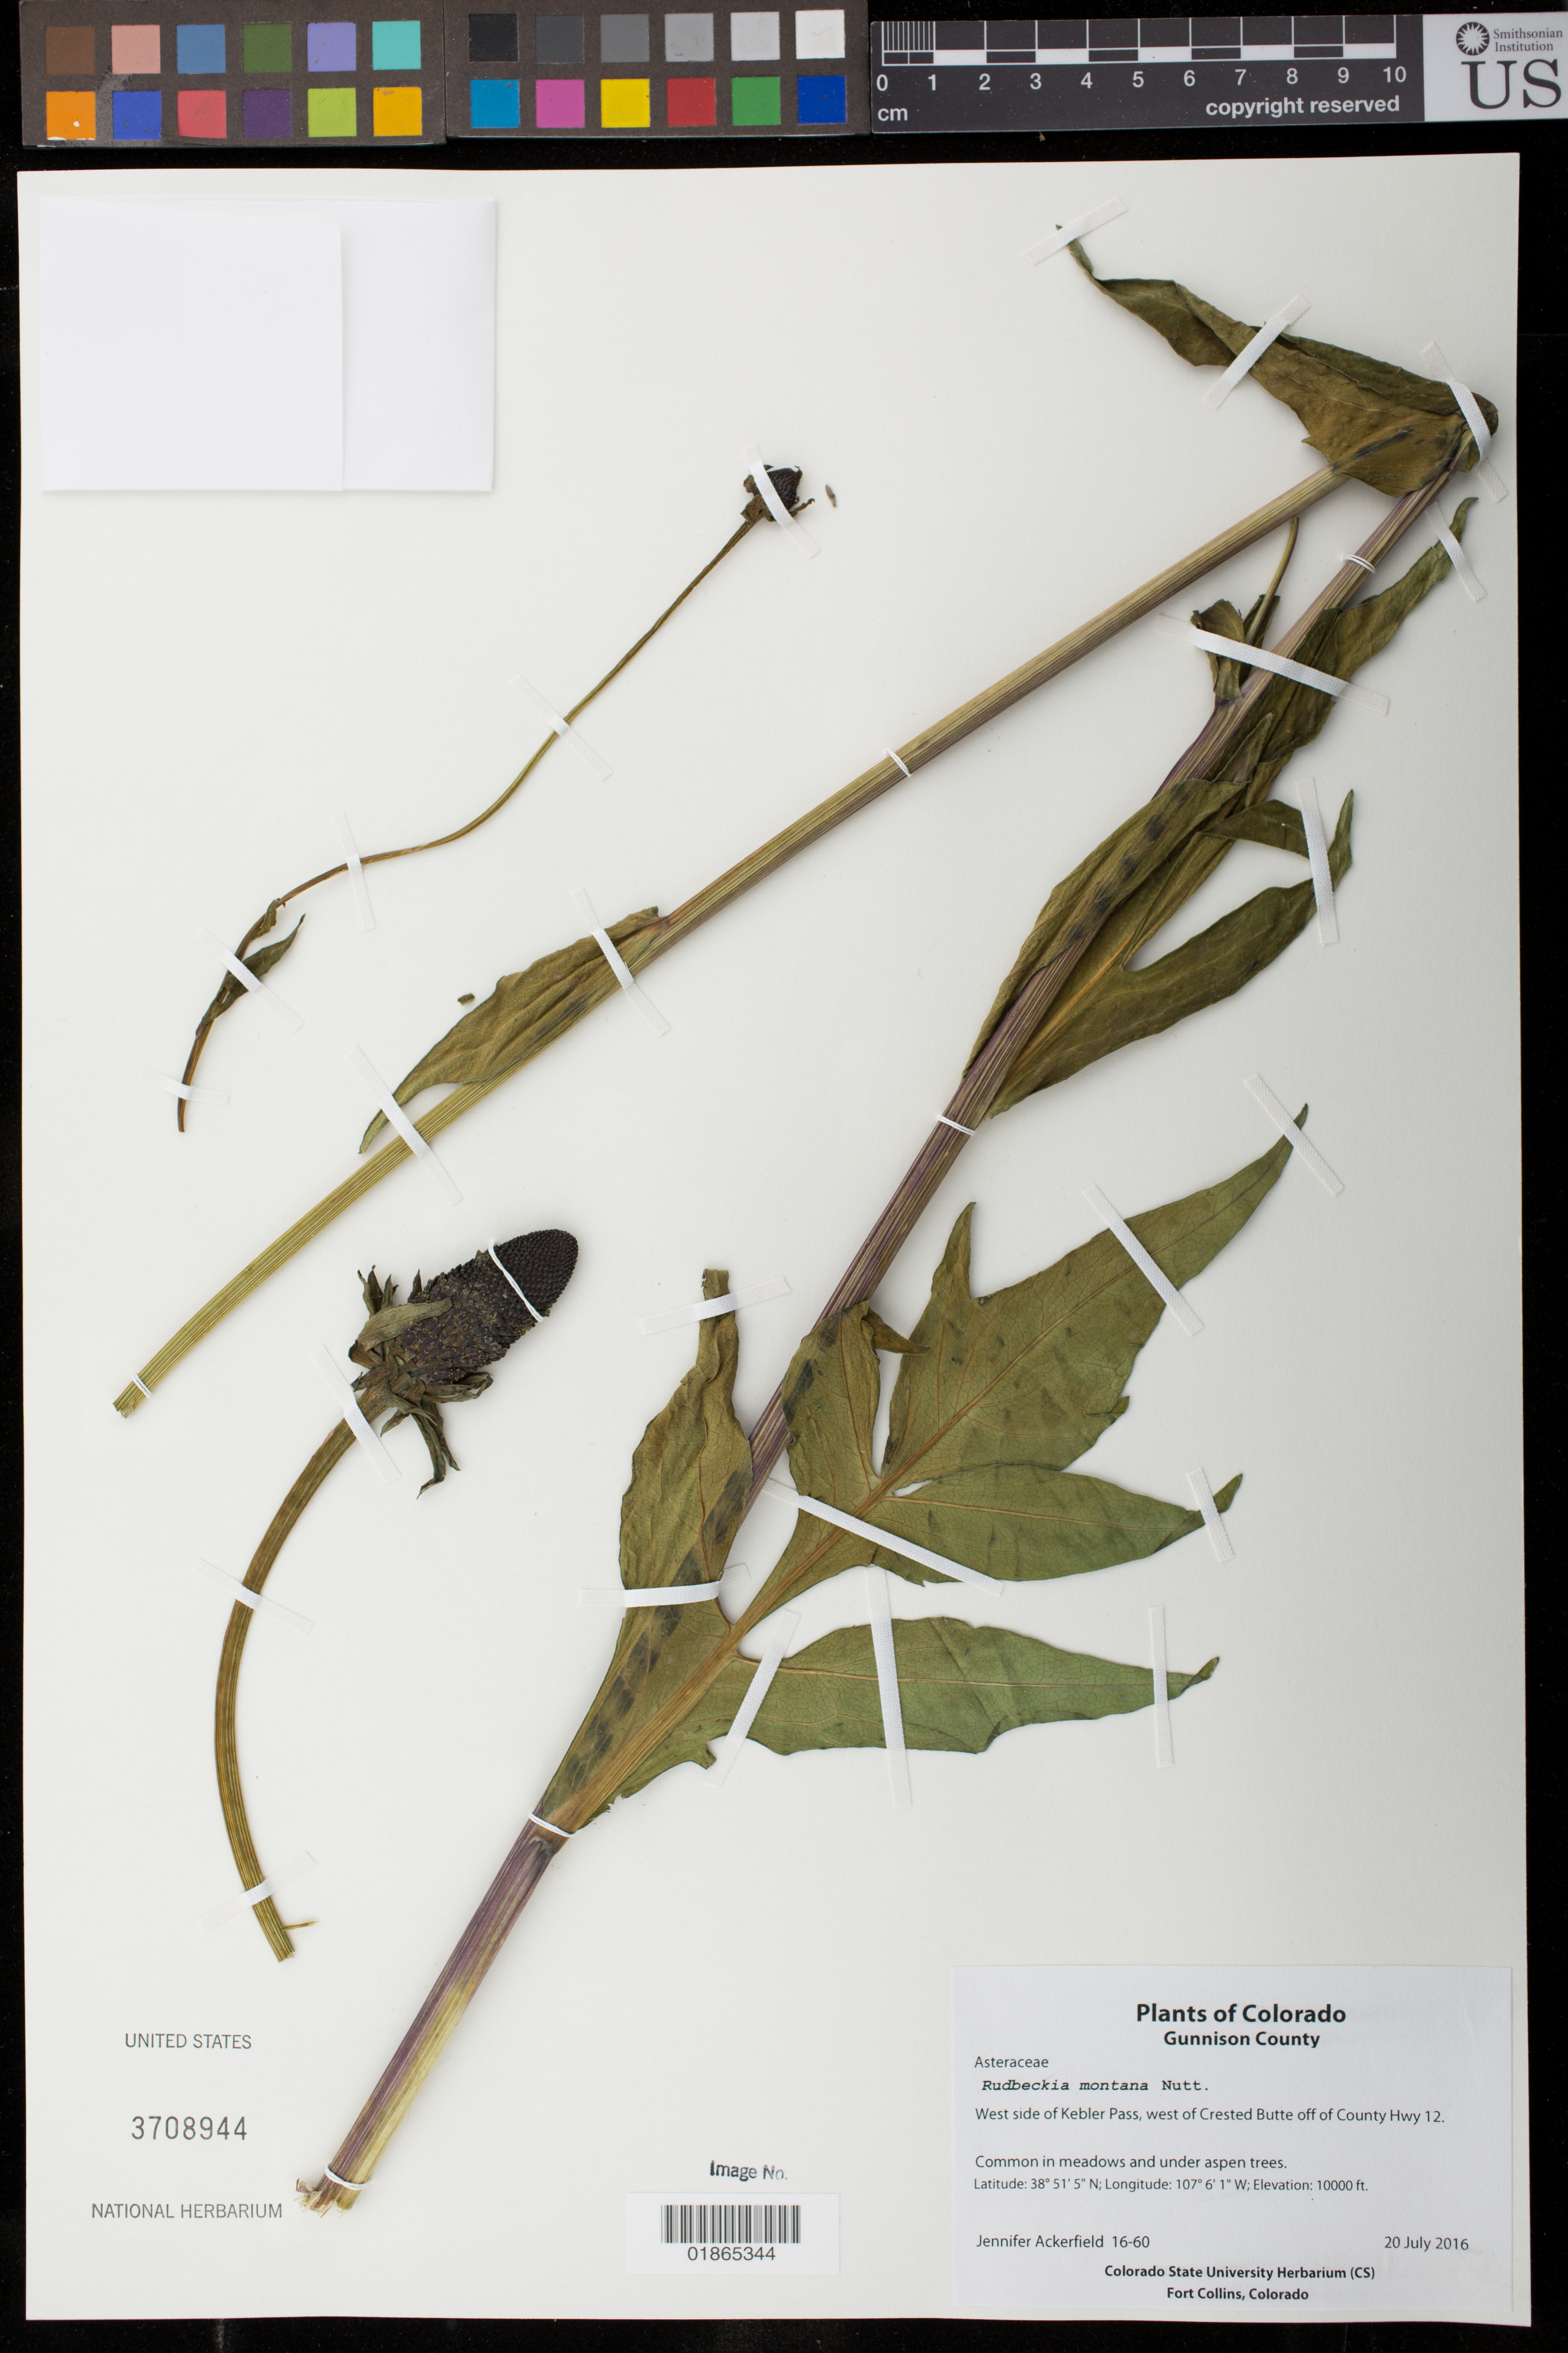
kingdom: Plantae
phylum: Tracheophyta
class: Magnoliopsida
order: Asterales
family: Asteraceae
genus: Rudbeckia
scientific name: Rudbeckia montana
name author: A. Gray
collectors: J. Ackerfield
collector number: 16-60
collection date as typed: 20 July 2016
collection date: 2016-07-20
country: United States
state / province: Colorado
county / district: Gunnison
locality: West side of Kebler Pass, W of Crested Butte off of County Hwy 12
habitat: Common in meadows and under aspen trees.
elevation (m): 3048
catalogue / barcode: US 3708944